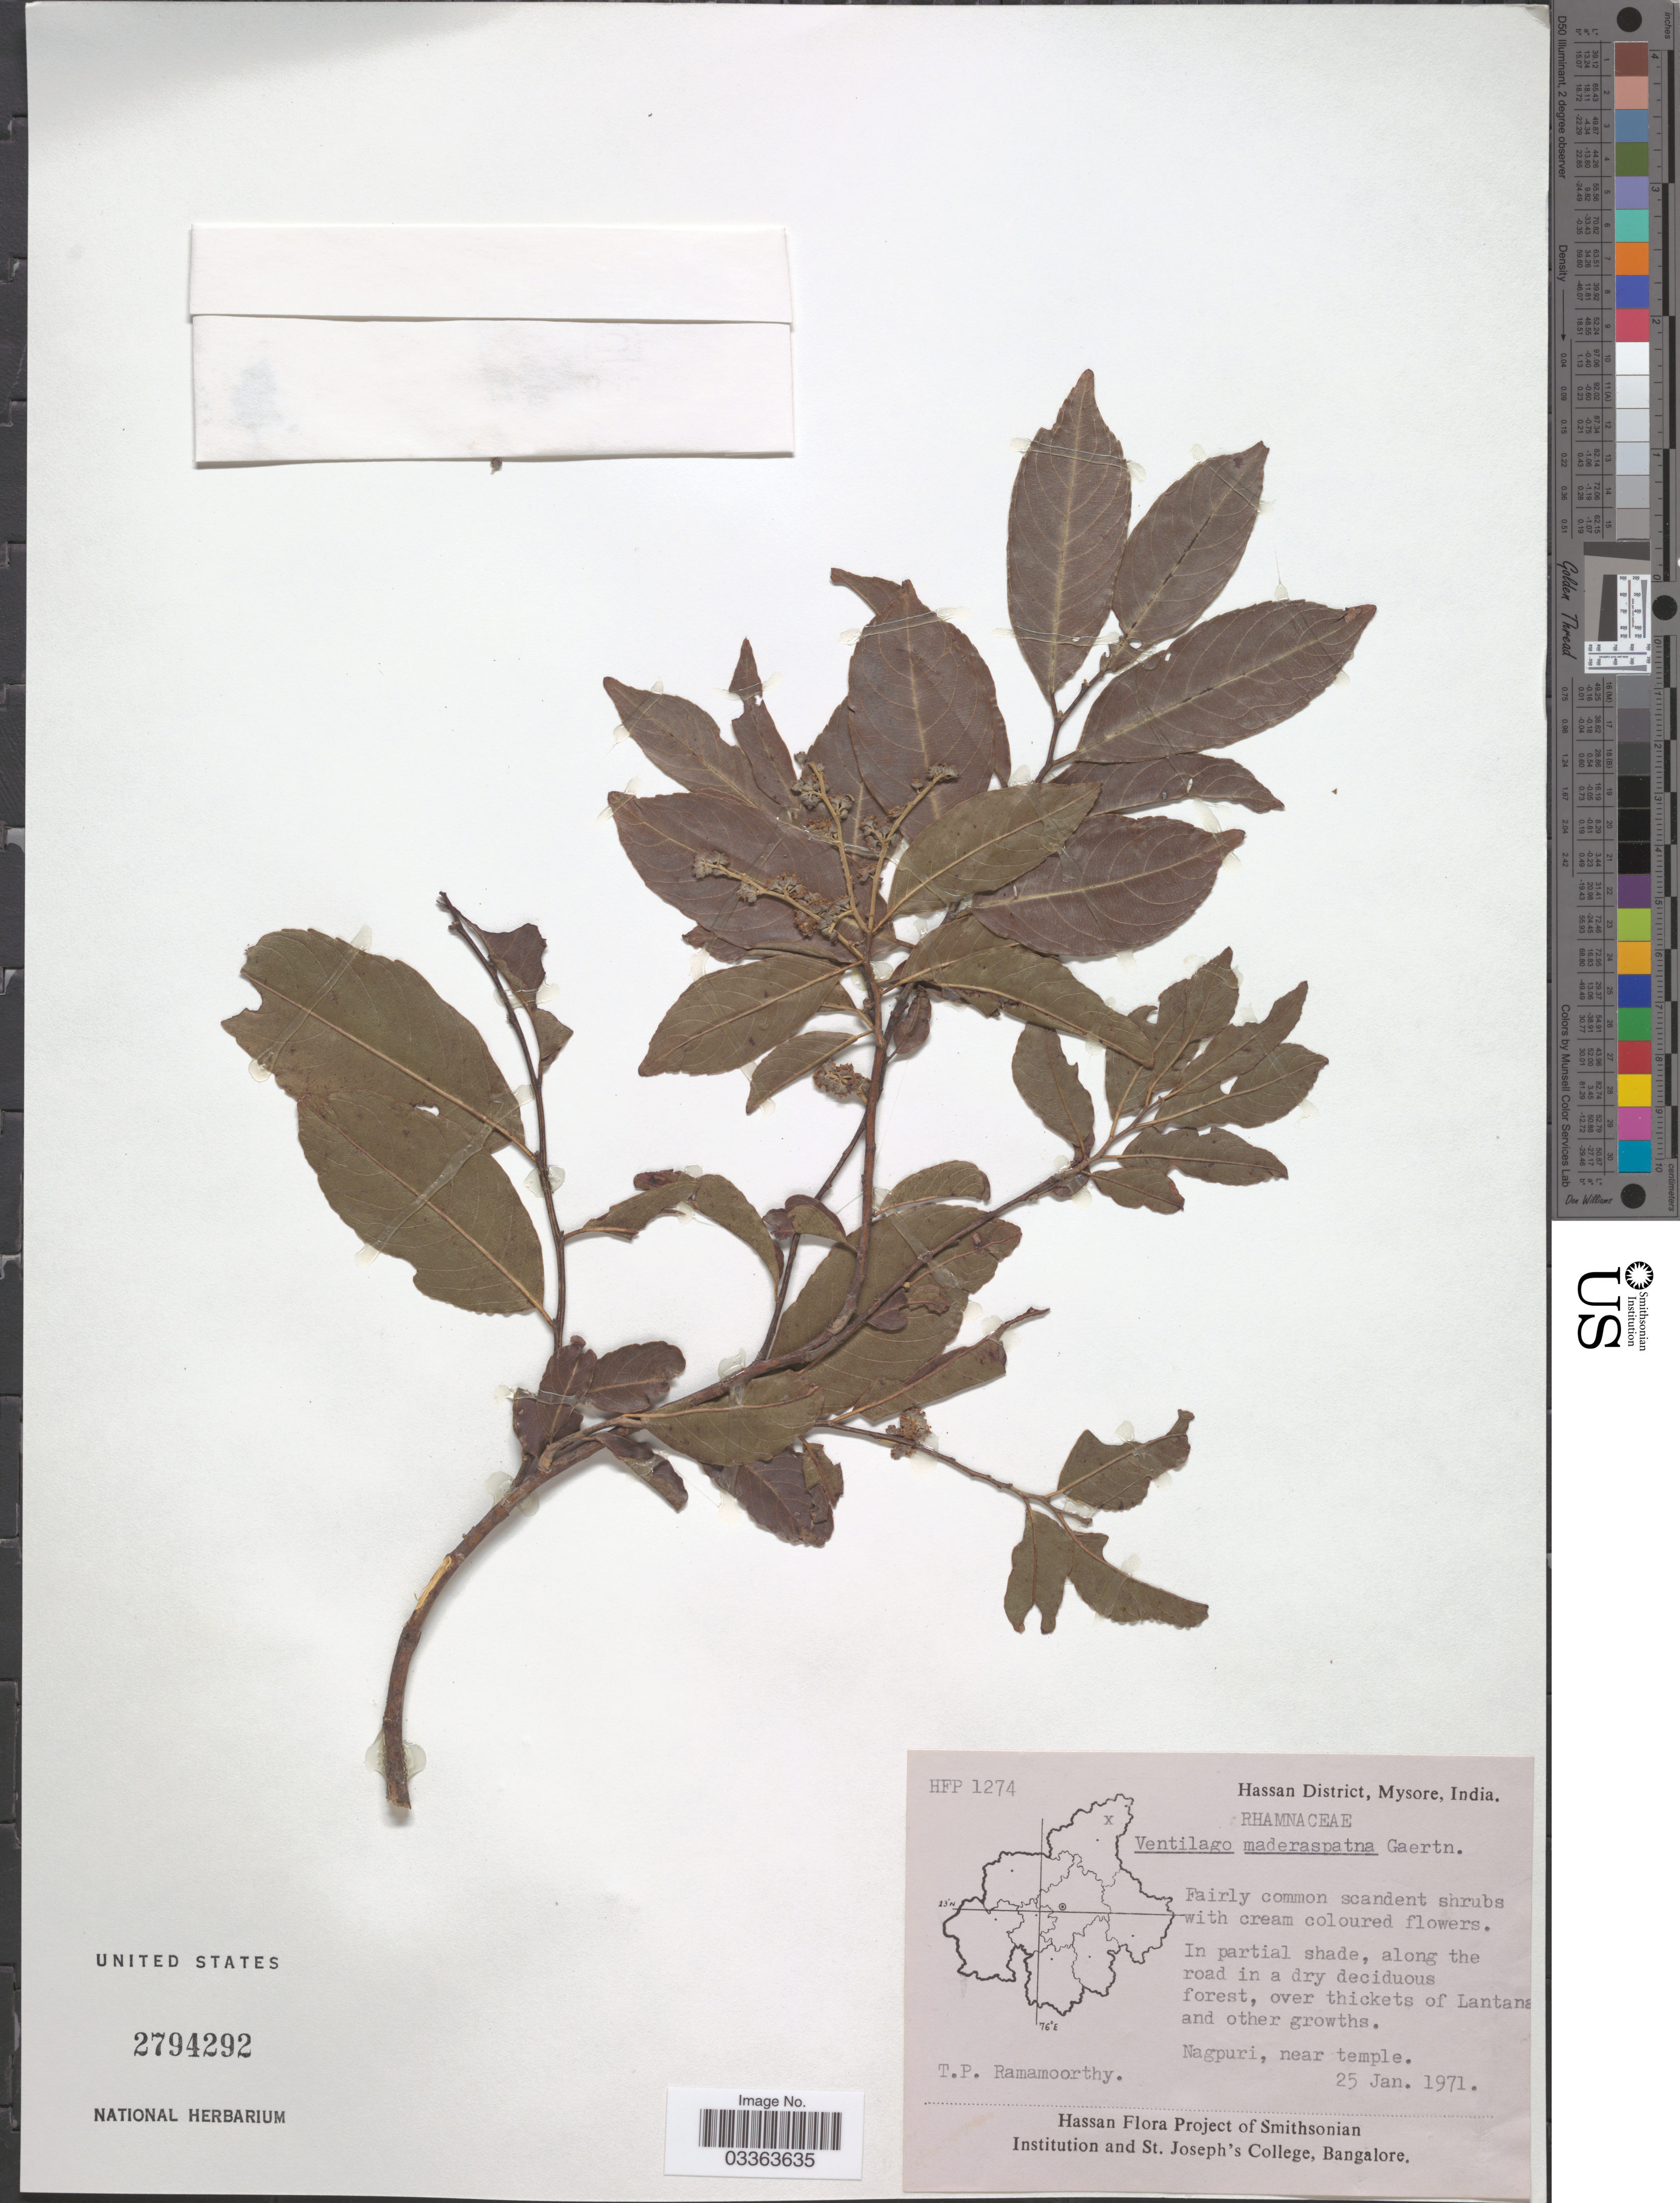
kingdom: Plantae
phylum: Tracheophyta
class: Magnoliopsida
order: Rosales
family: Rhamnaceae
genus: Ventilago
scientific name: Ventilago madraspatana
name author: Gaertn.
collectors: T. P. Ramamoorthy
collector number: HFP 1274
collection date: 1971-01-25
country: India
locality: Hassan District, Mysore. Nagpuri, near temple.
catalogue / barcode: US 2794292